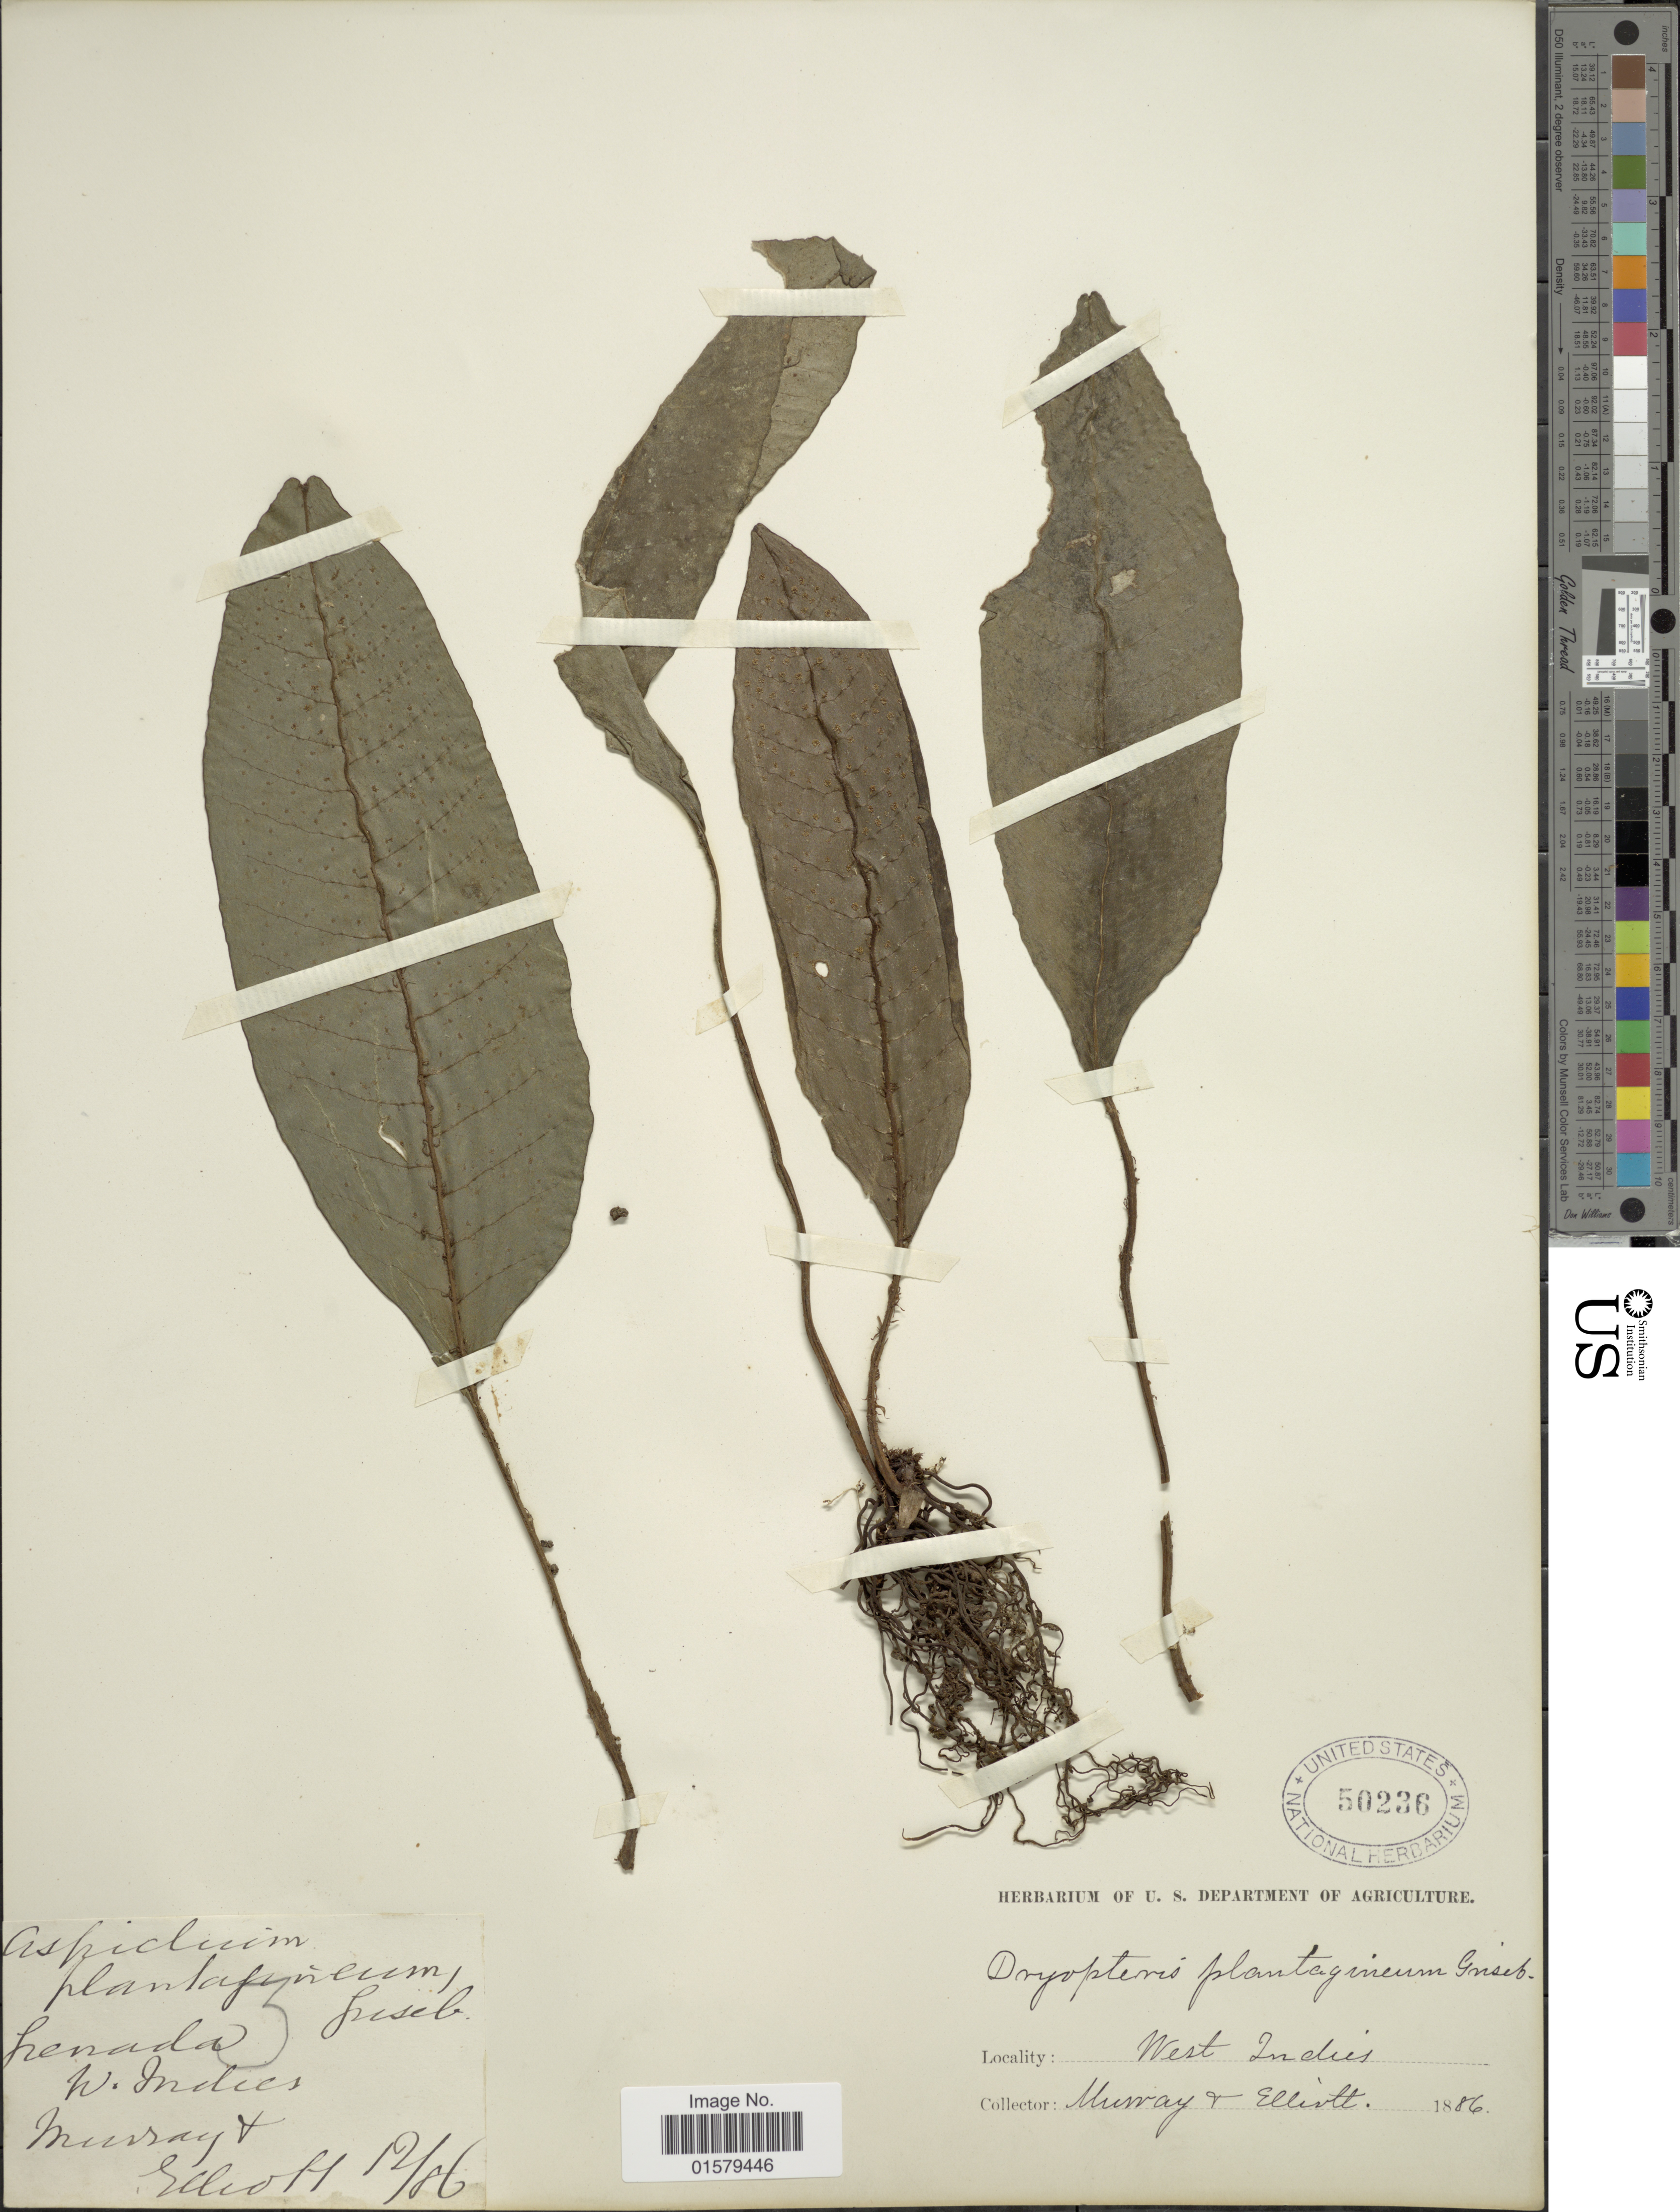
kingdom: Plantae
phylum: Tracheophyta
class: Polypodiopsida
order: Polypodiales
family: Tectariaceae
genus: Tectaria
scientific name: Tectaria plantaginea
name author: (Jacq.) Maxon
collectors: Murray, -- & Elliott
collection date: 1886-12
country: Grenada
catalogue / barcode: US 50236